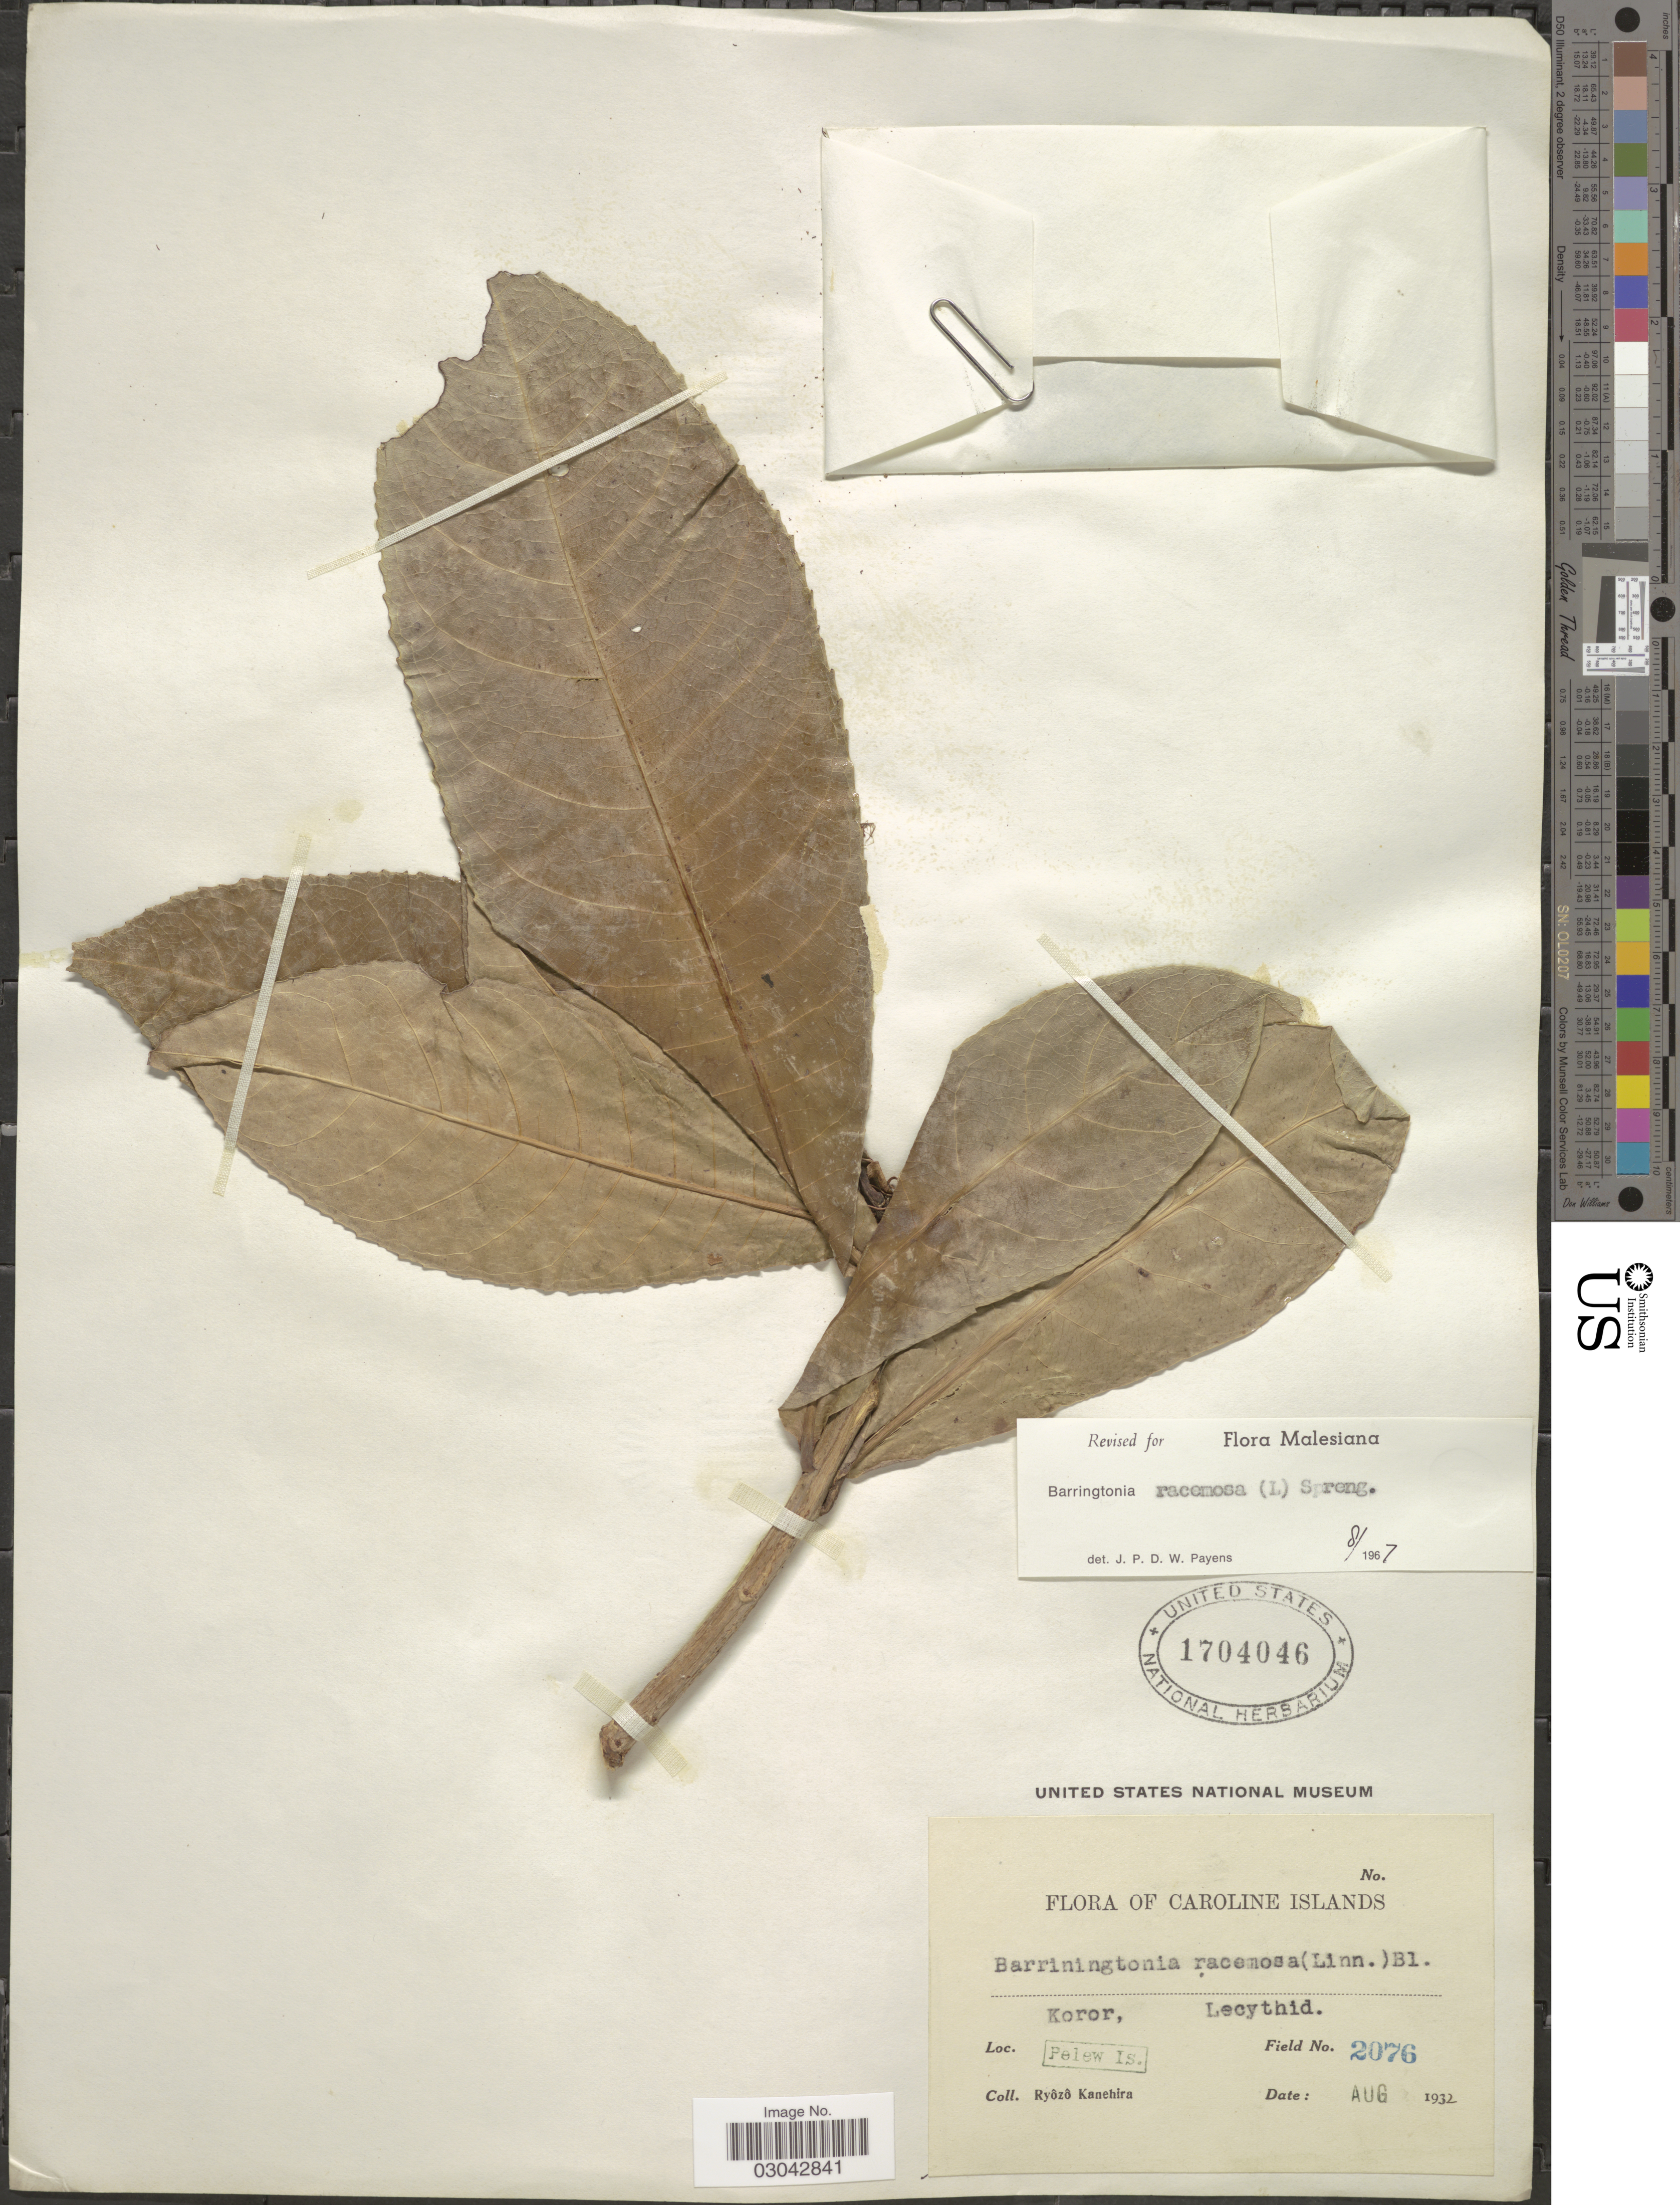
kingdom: Plantae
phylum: Tracheophyta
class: Magnoliopsida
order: Ericales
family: Lecythidaceae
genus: Barringtonia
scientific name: Barringtonia racemosa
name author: (L.) Spreng.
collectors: R. Kanehira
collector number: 2076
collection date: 1932-08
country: Palau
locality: Caroline Islands. Koror, Pelew Is.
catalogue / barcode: US 1704046